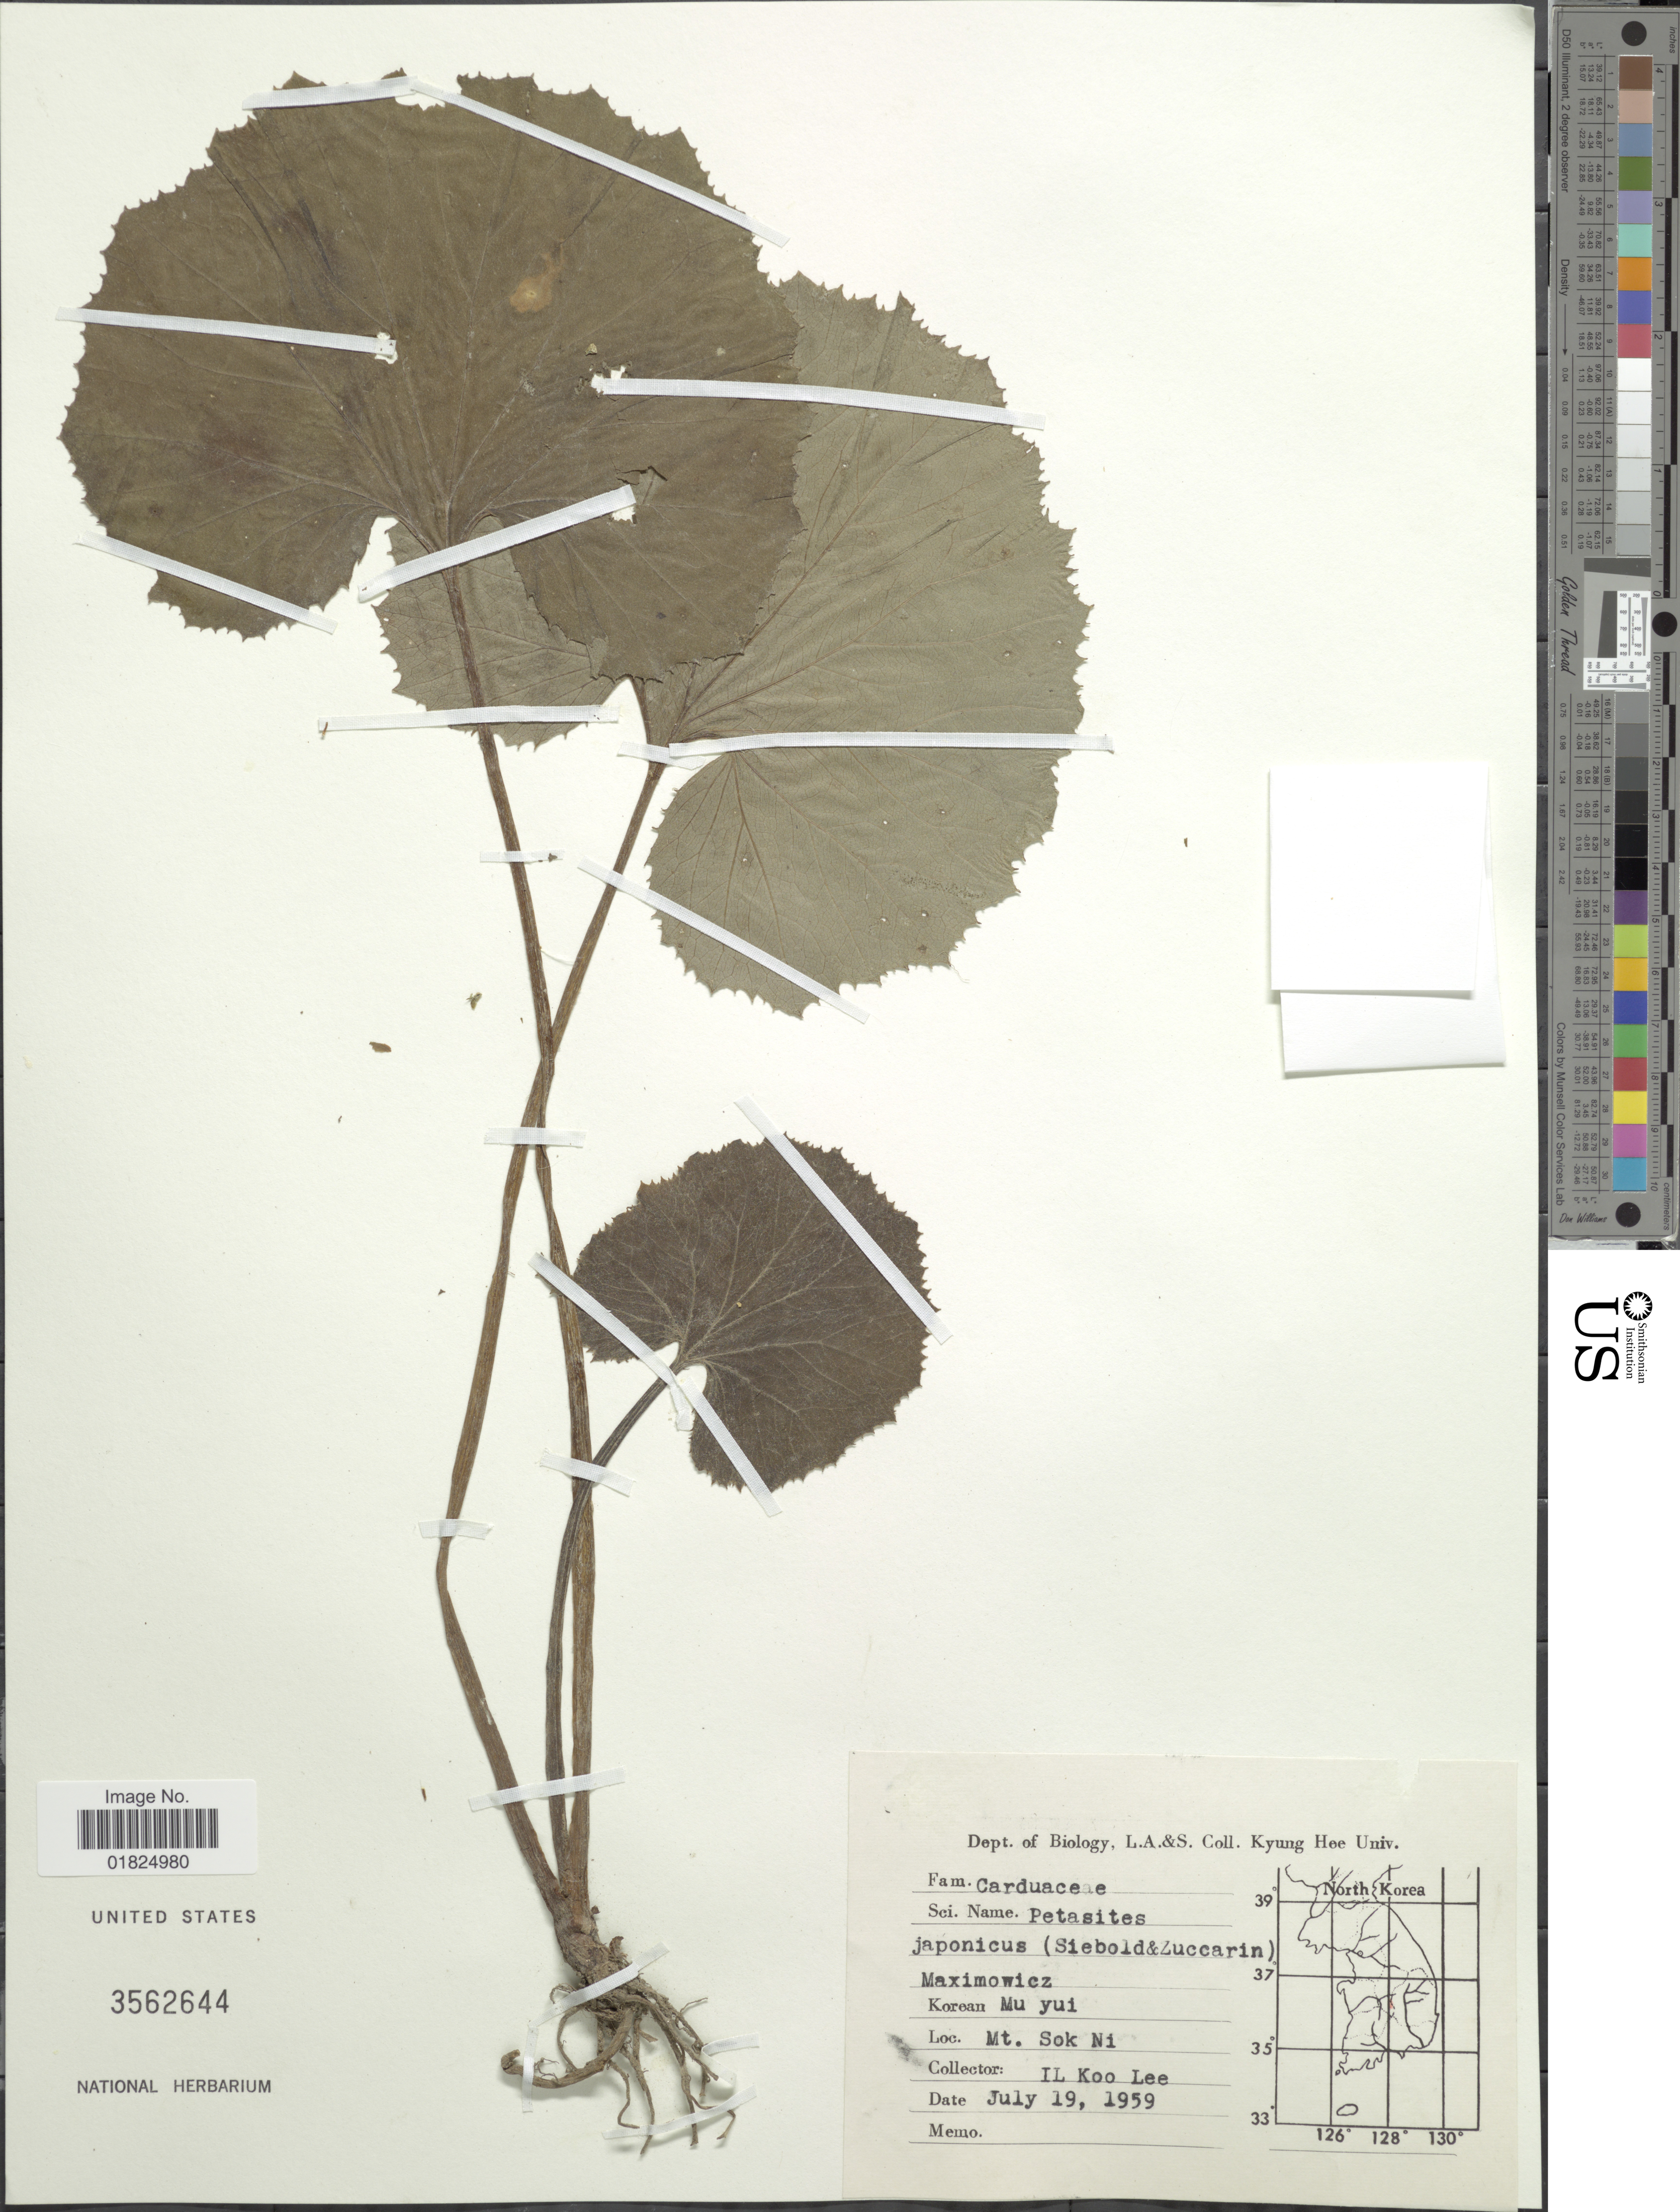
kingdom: Plantae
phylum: Tracheophyta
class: Magnoliopsida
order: Asterales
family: Asteraceae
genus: Petasites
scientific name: Petasites japonicus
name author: (Siebold & Zucc.) Maxim.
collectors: I. Lee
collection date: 1959-07-19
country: South Korea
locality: Mt. Sok Ni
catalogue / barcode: US 3562644